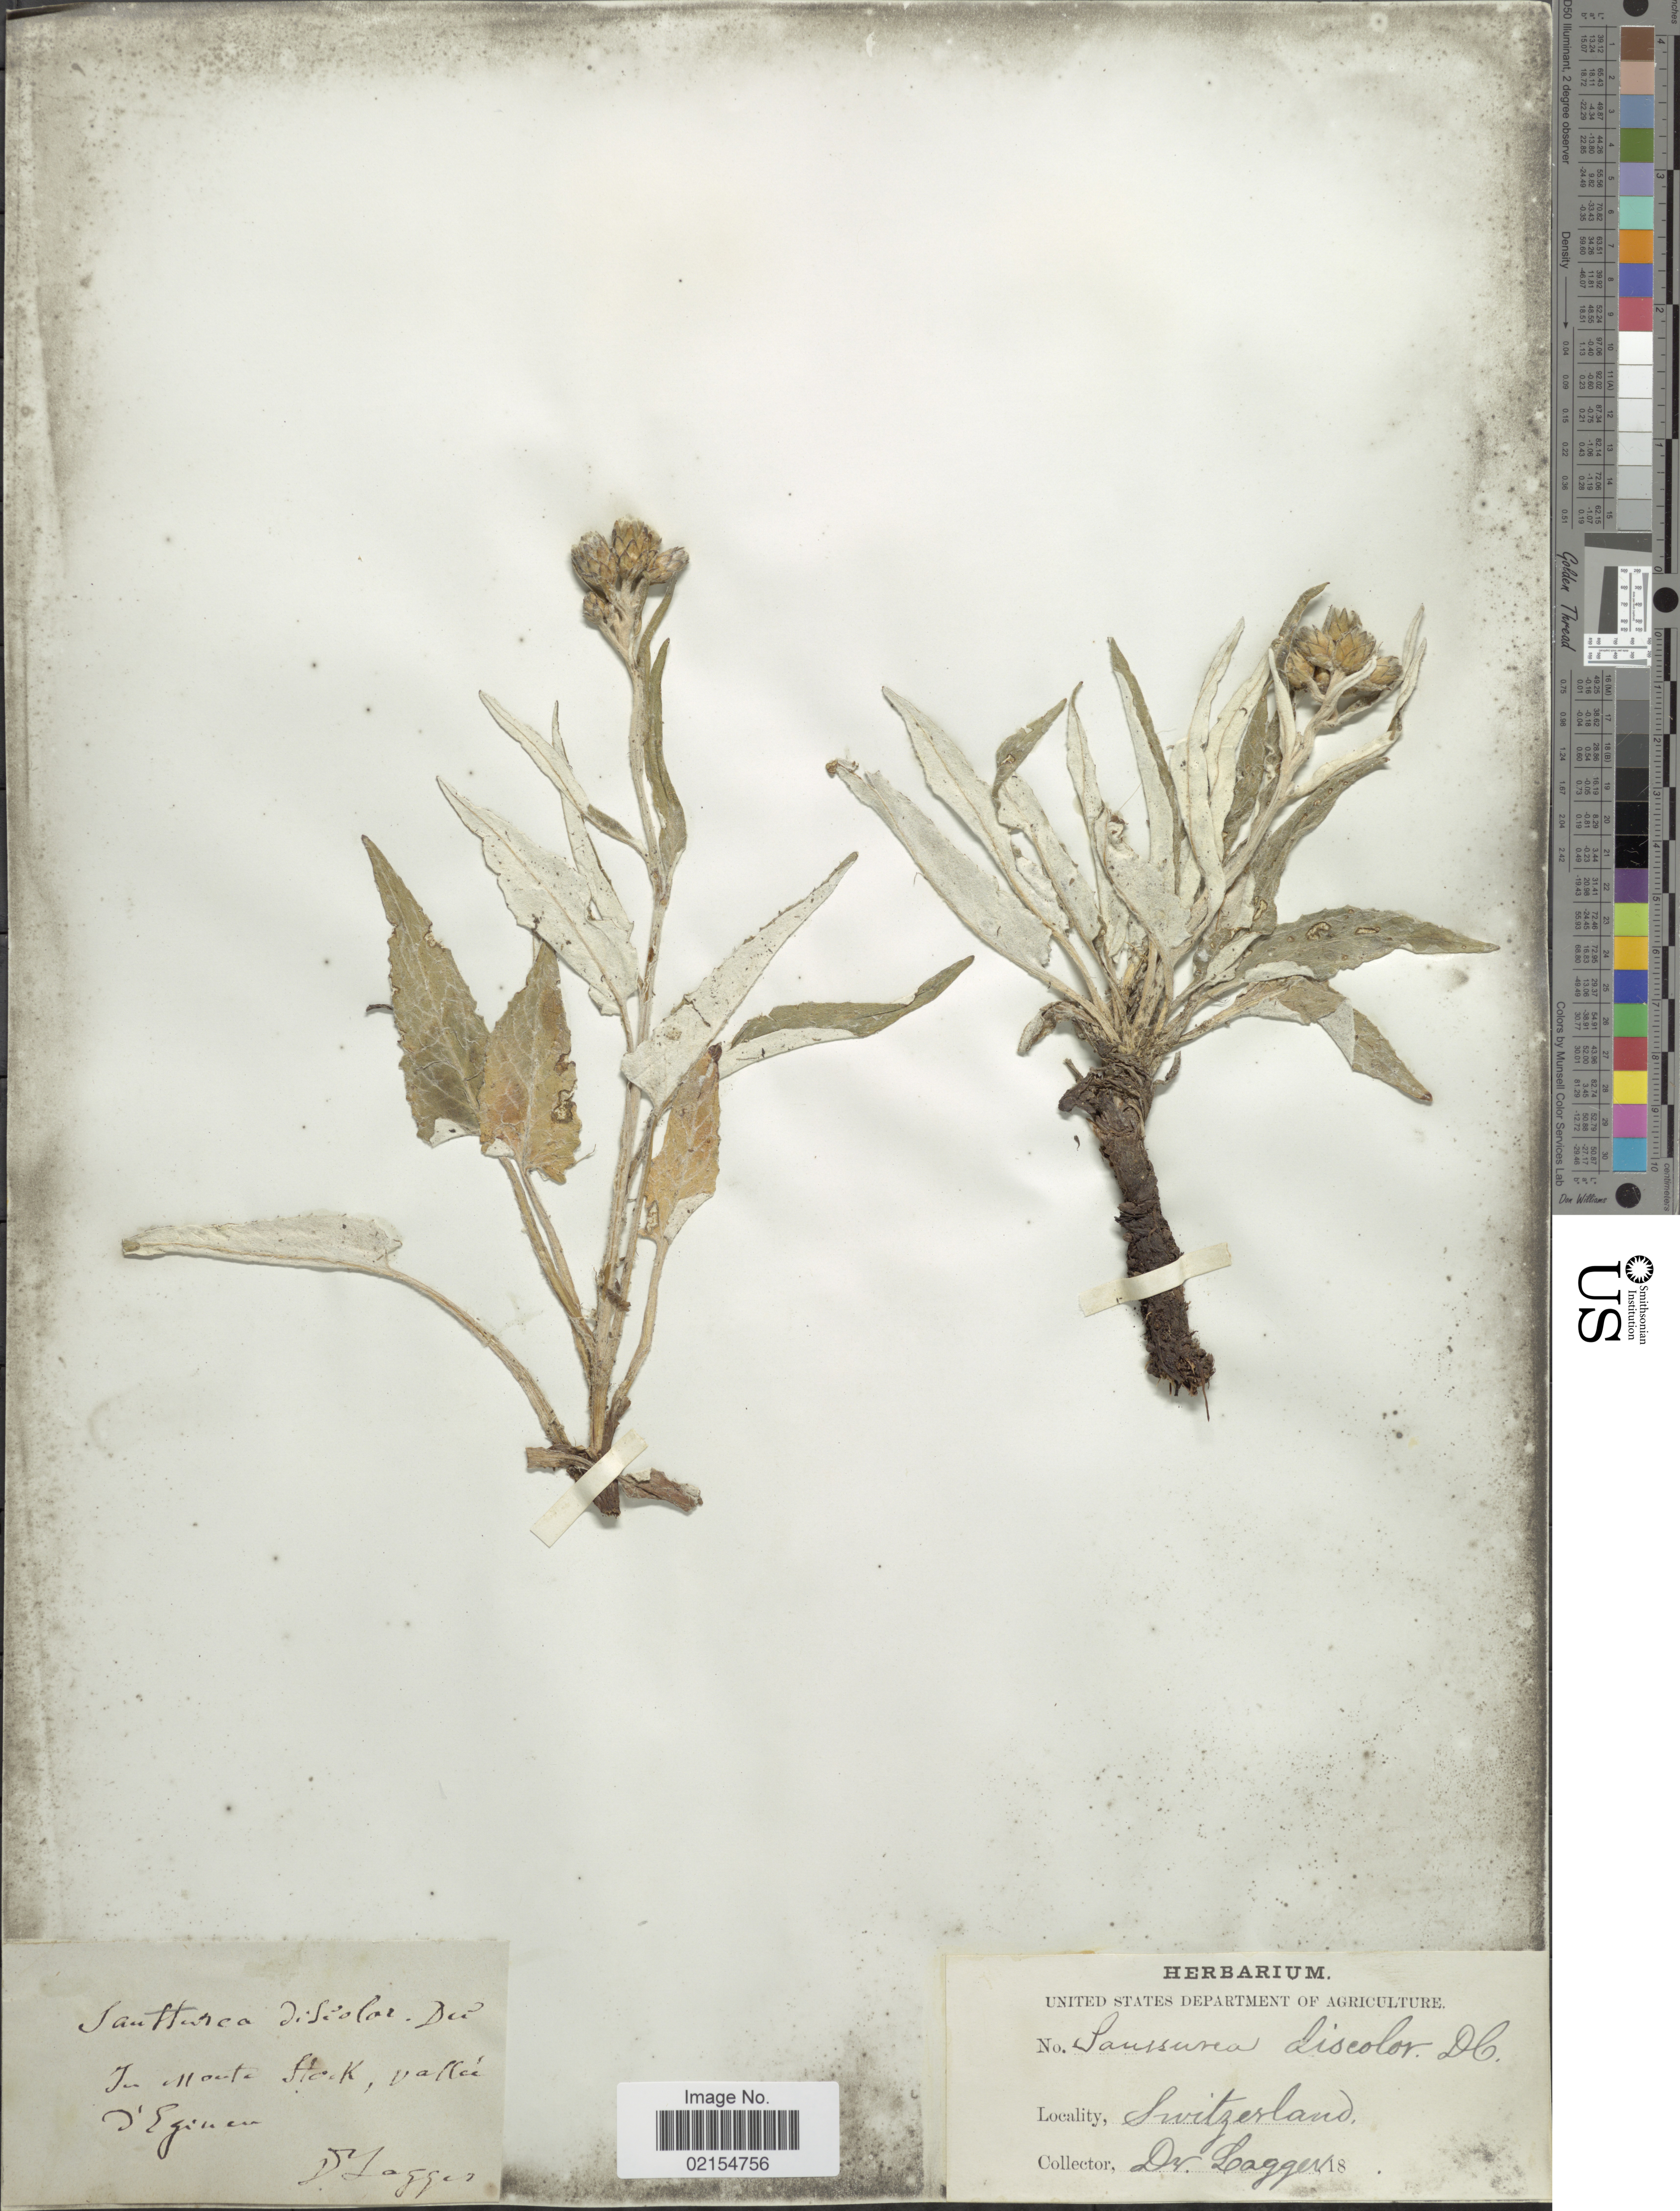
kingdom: Plantae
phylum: Tracheophyta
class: Magnoliopsida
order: Asterales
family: Asteraceae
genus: Saussurea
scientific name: Saussurea discolor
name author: (Willd.) DC.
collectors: D. Lagger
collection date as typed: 18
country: Switzerland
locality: In monte Stock, vallee d' Eginen, Switzerland